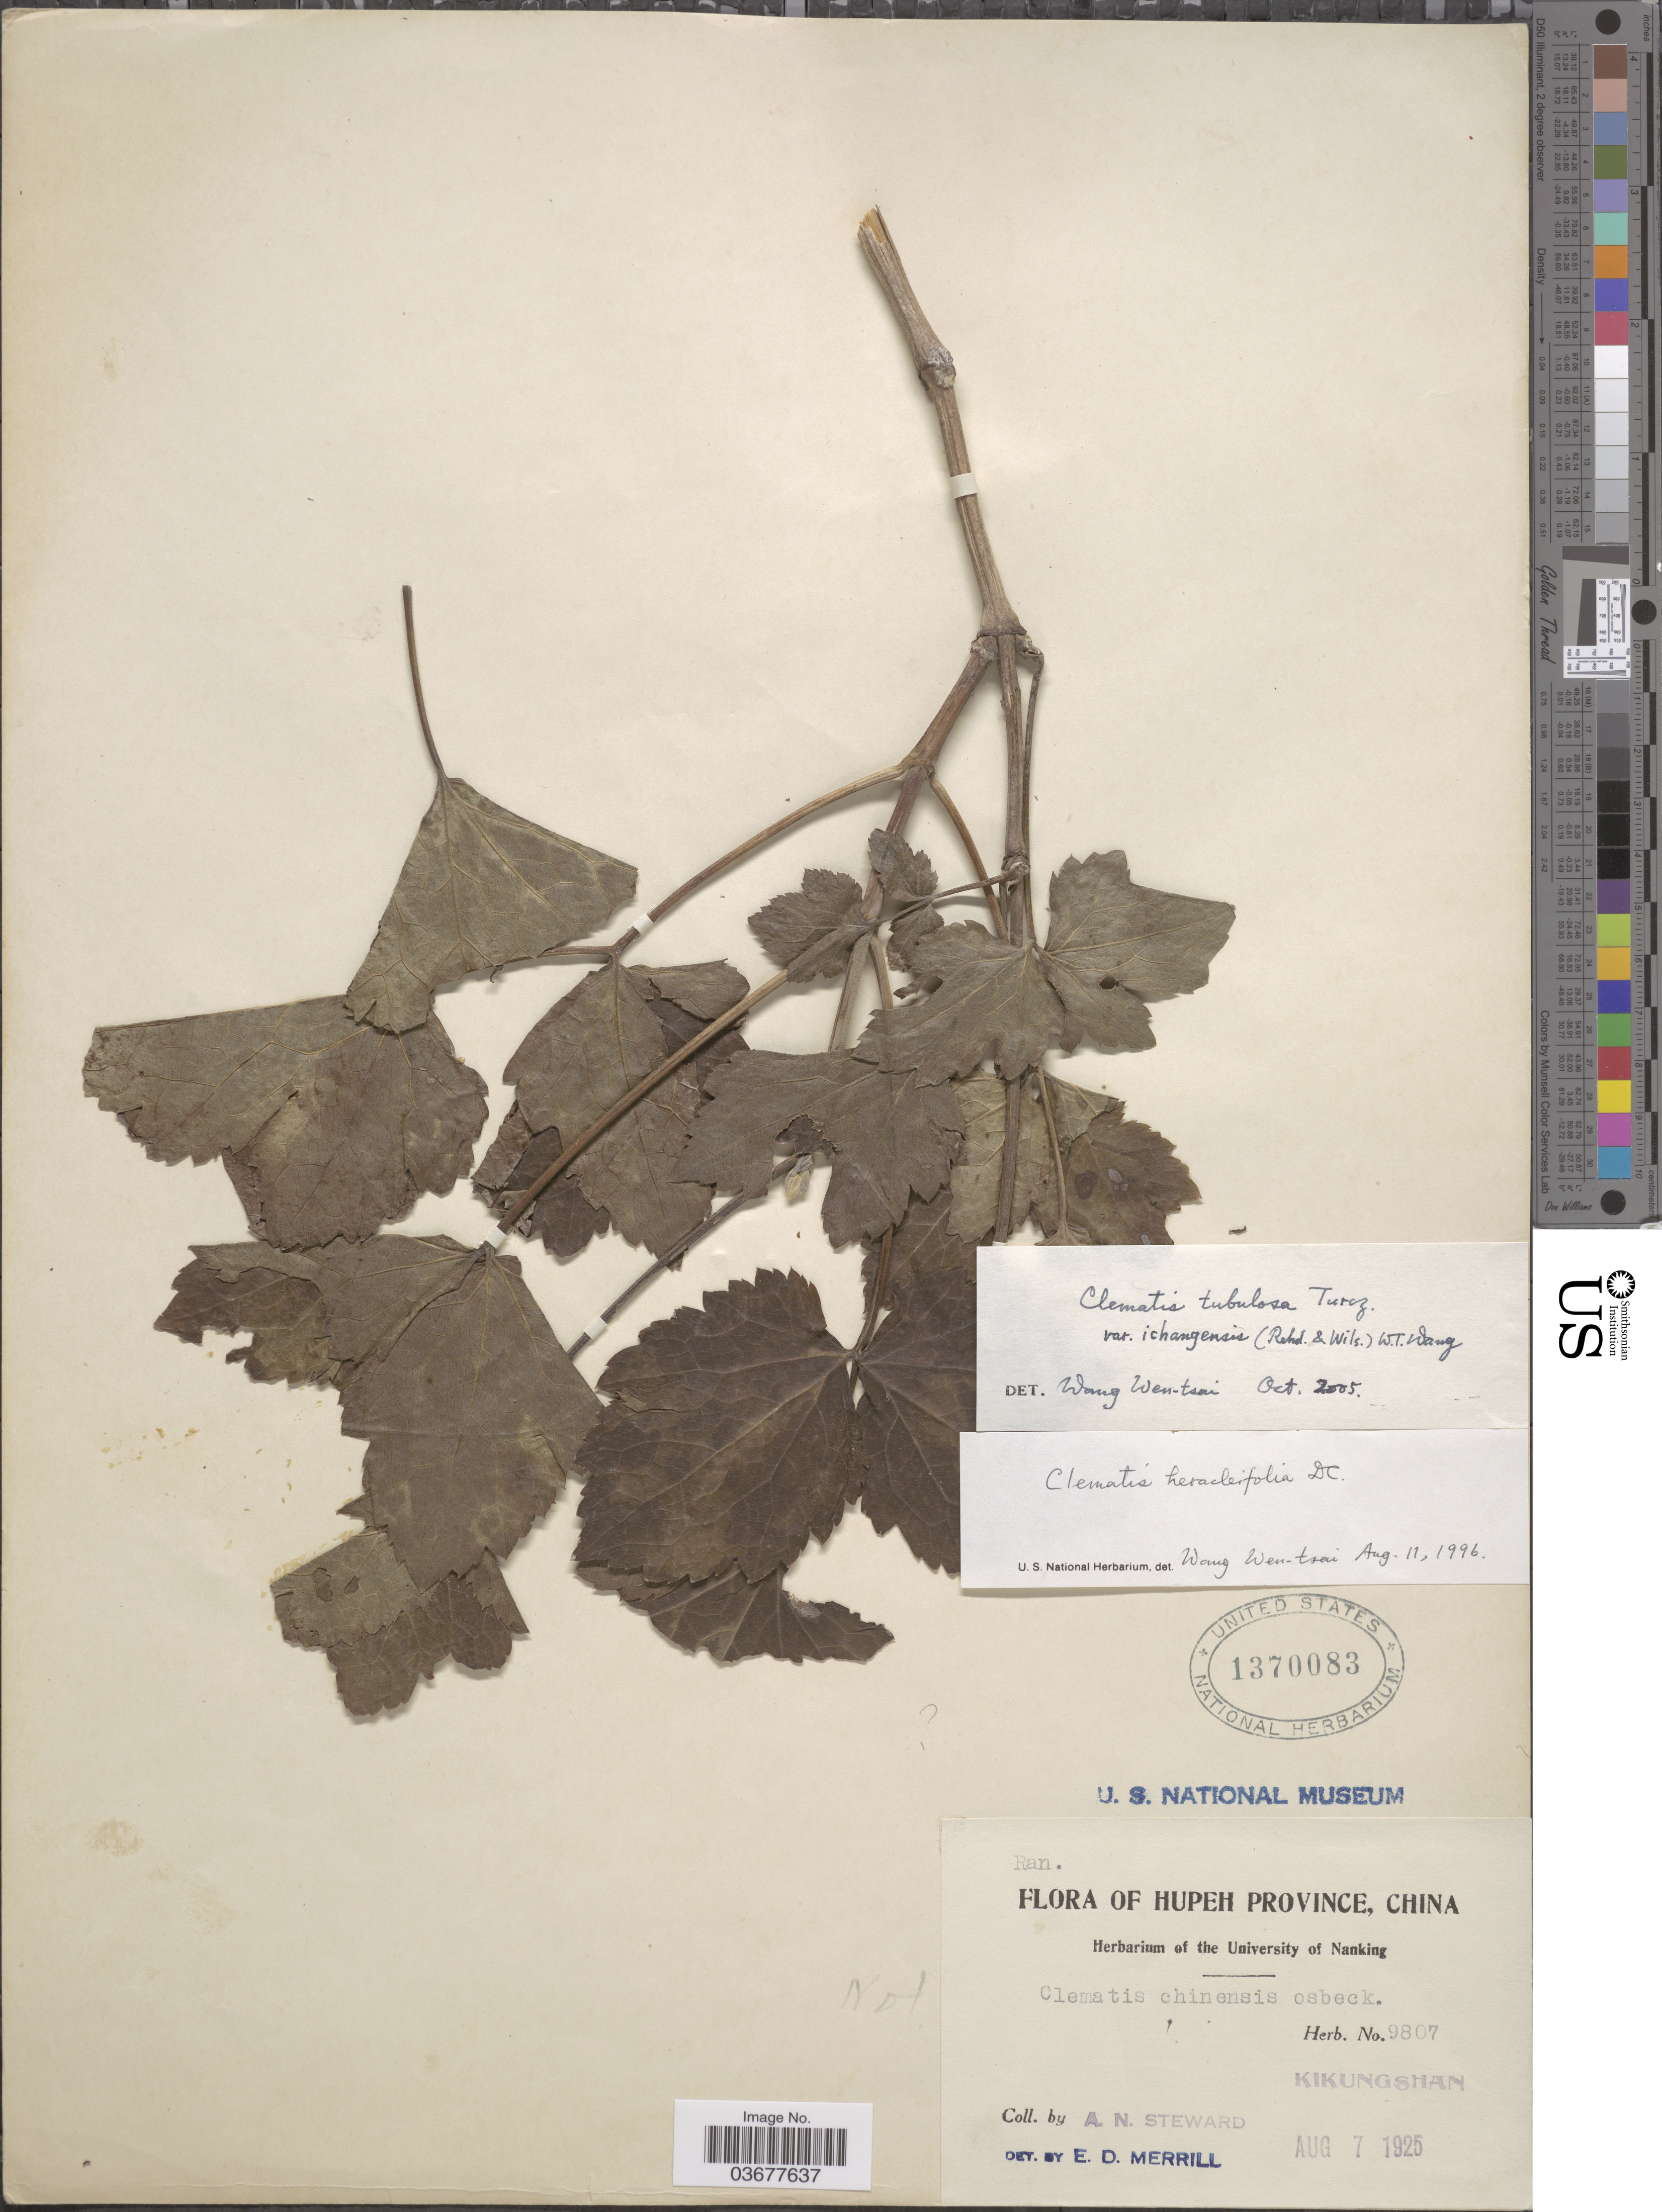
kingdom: Plantae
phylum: Tracheophyta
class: Magnoliopsida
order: Ranunculales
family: Ranunculaceae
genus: Clematis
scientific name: Clematis tubulosa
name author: Turcz.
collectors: A. N. Steward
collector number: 9807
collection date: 1925-08-07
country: China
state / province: Hubei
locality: Hupeh Province. Kikungshan.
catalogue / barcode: US 1370083